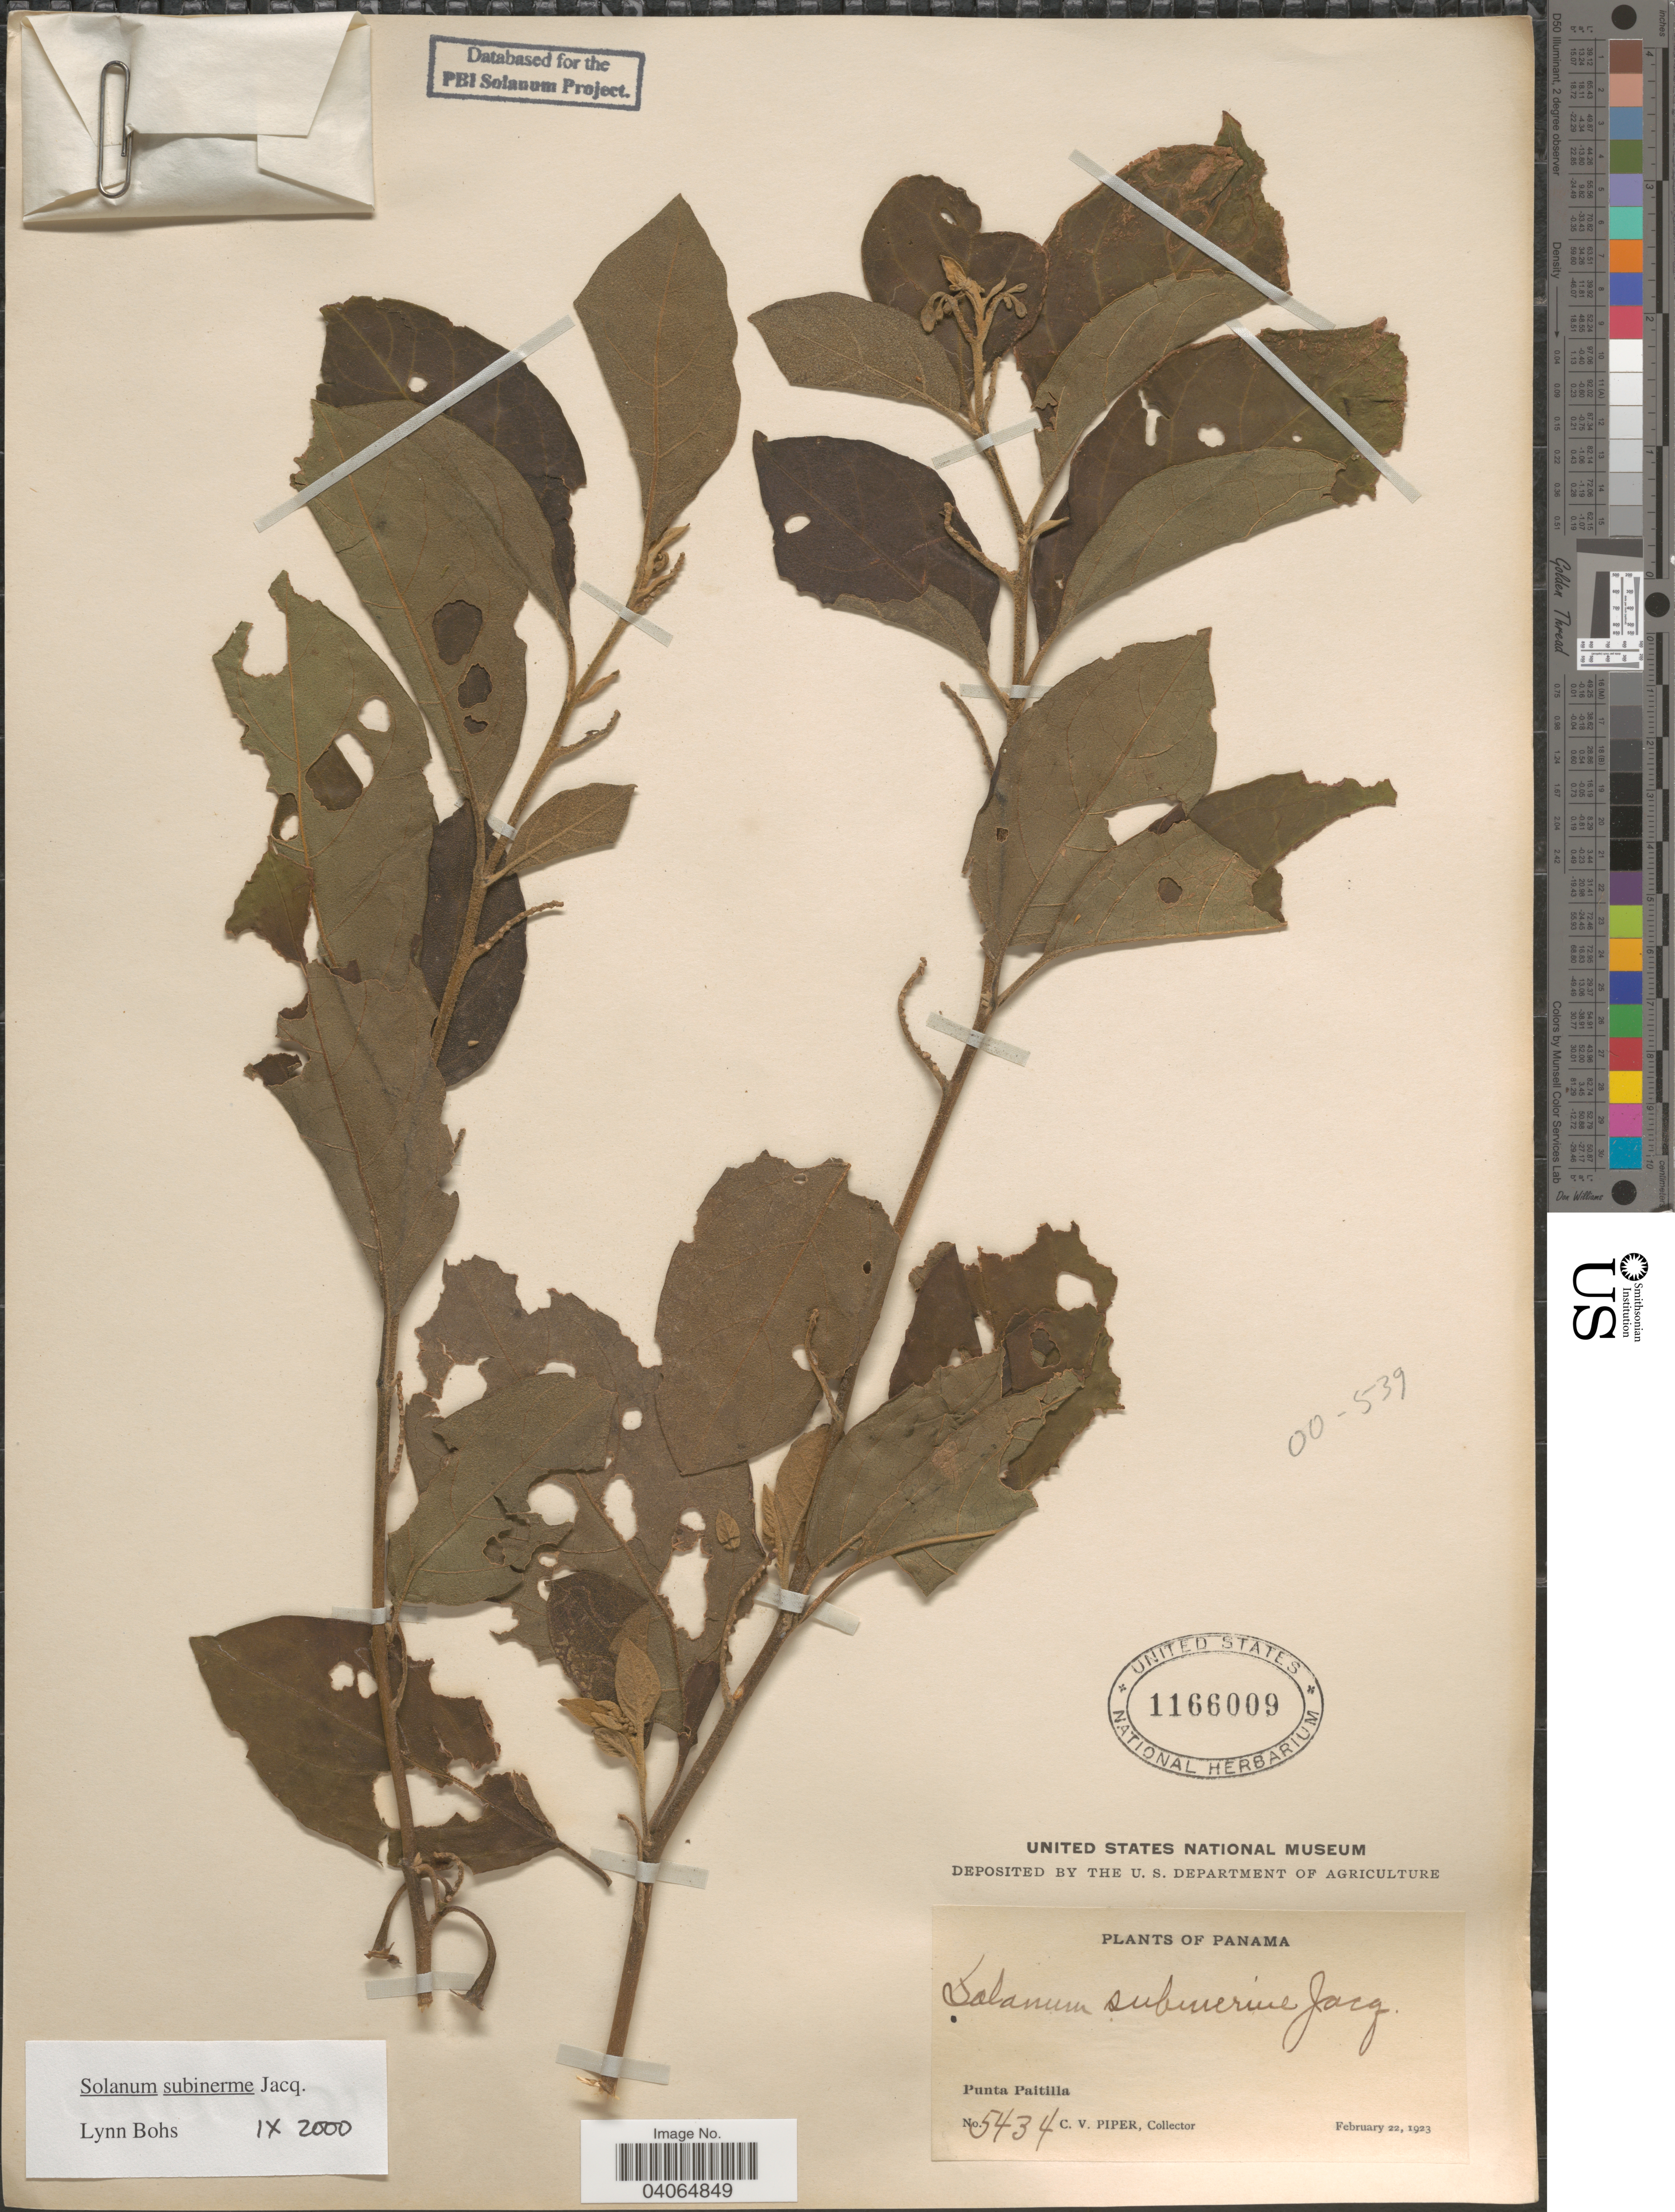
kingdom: Plantae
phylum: Tracheophyta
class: Magnoliopsida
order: Solanales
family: Solanaceae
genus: Solanum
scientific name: Solanum subinerme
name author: Jacq.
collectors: C. V. Piper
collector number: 5434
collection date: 1923-02-22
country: Panama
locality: Punta Paitilla.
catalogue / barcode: US 1166009